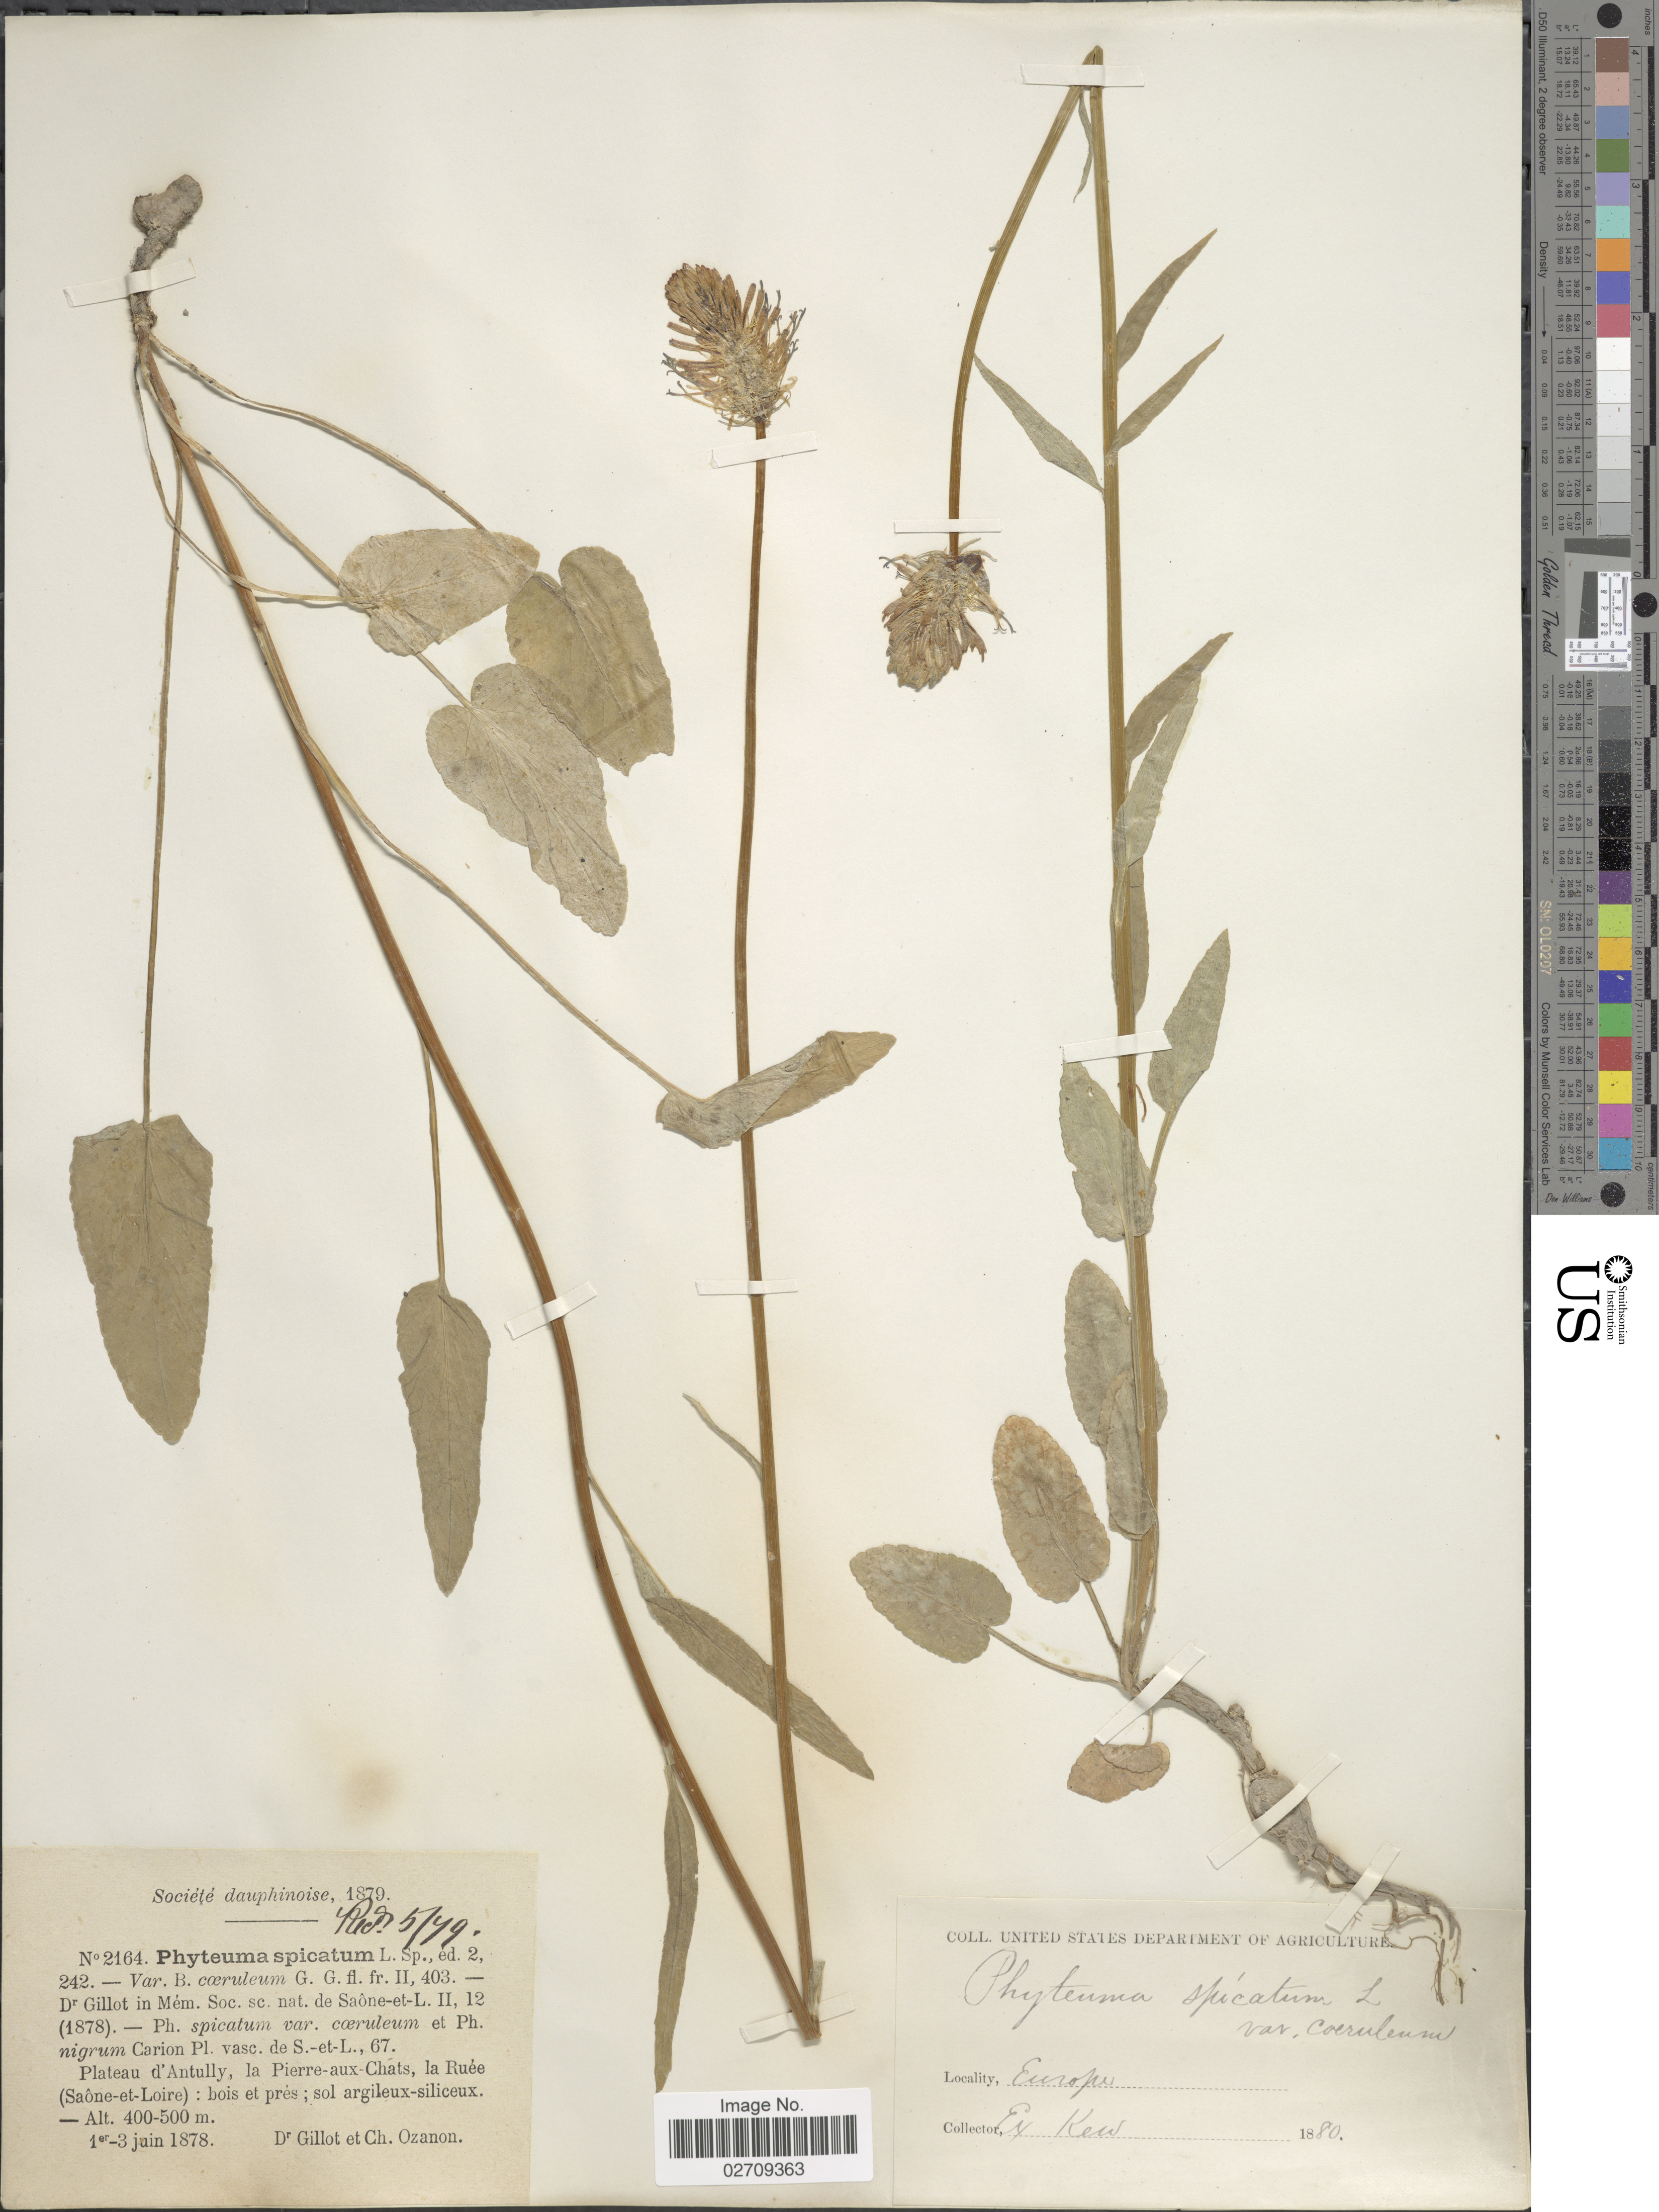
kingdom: Plantae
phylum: Tracheophyta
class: Magnoliopsida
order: Asterales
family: Campanulaceae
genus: Phyteuma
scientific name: Phyteuma spicatum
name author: L.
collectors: Gillot & C. Ozanon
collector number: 2164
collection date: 1878-06-01/1878-06-03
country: France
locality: Europe, Plateau d'Antully, la Pierre aux Chats, la Ruee (Saone et Loire): bois et pres; sol argileux siliceux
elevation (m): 400